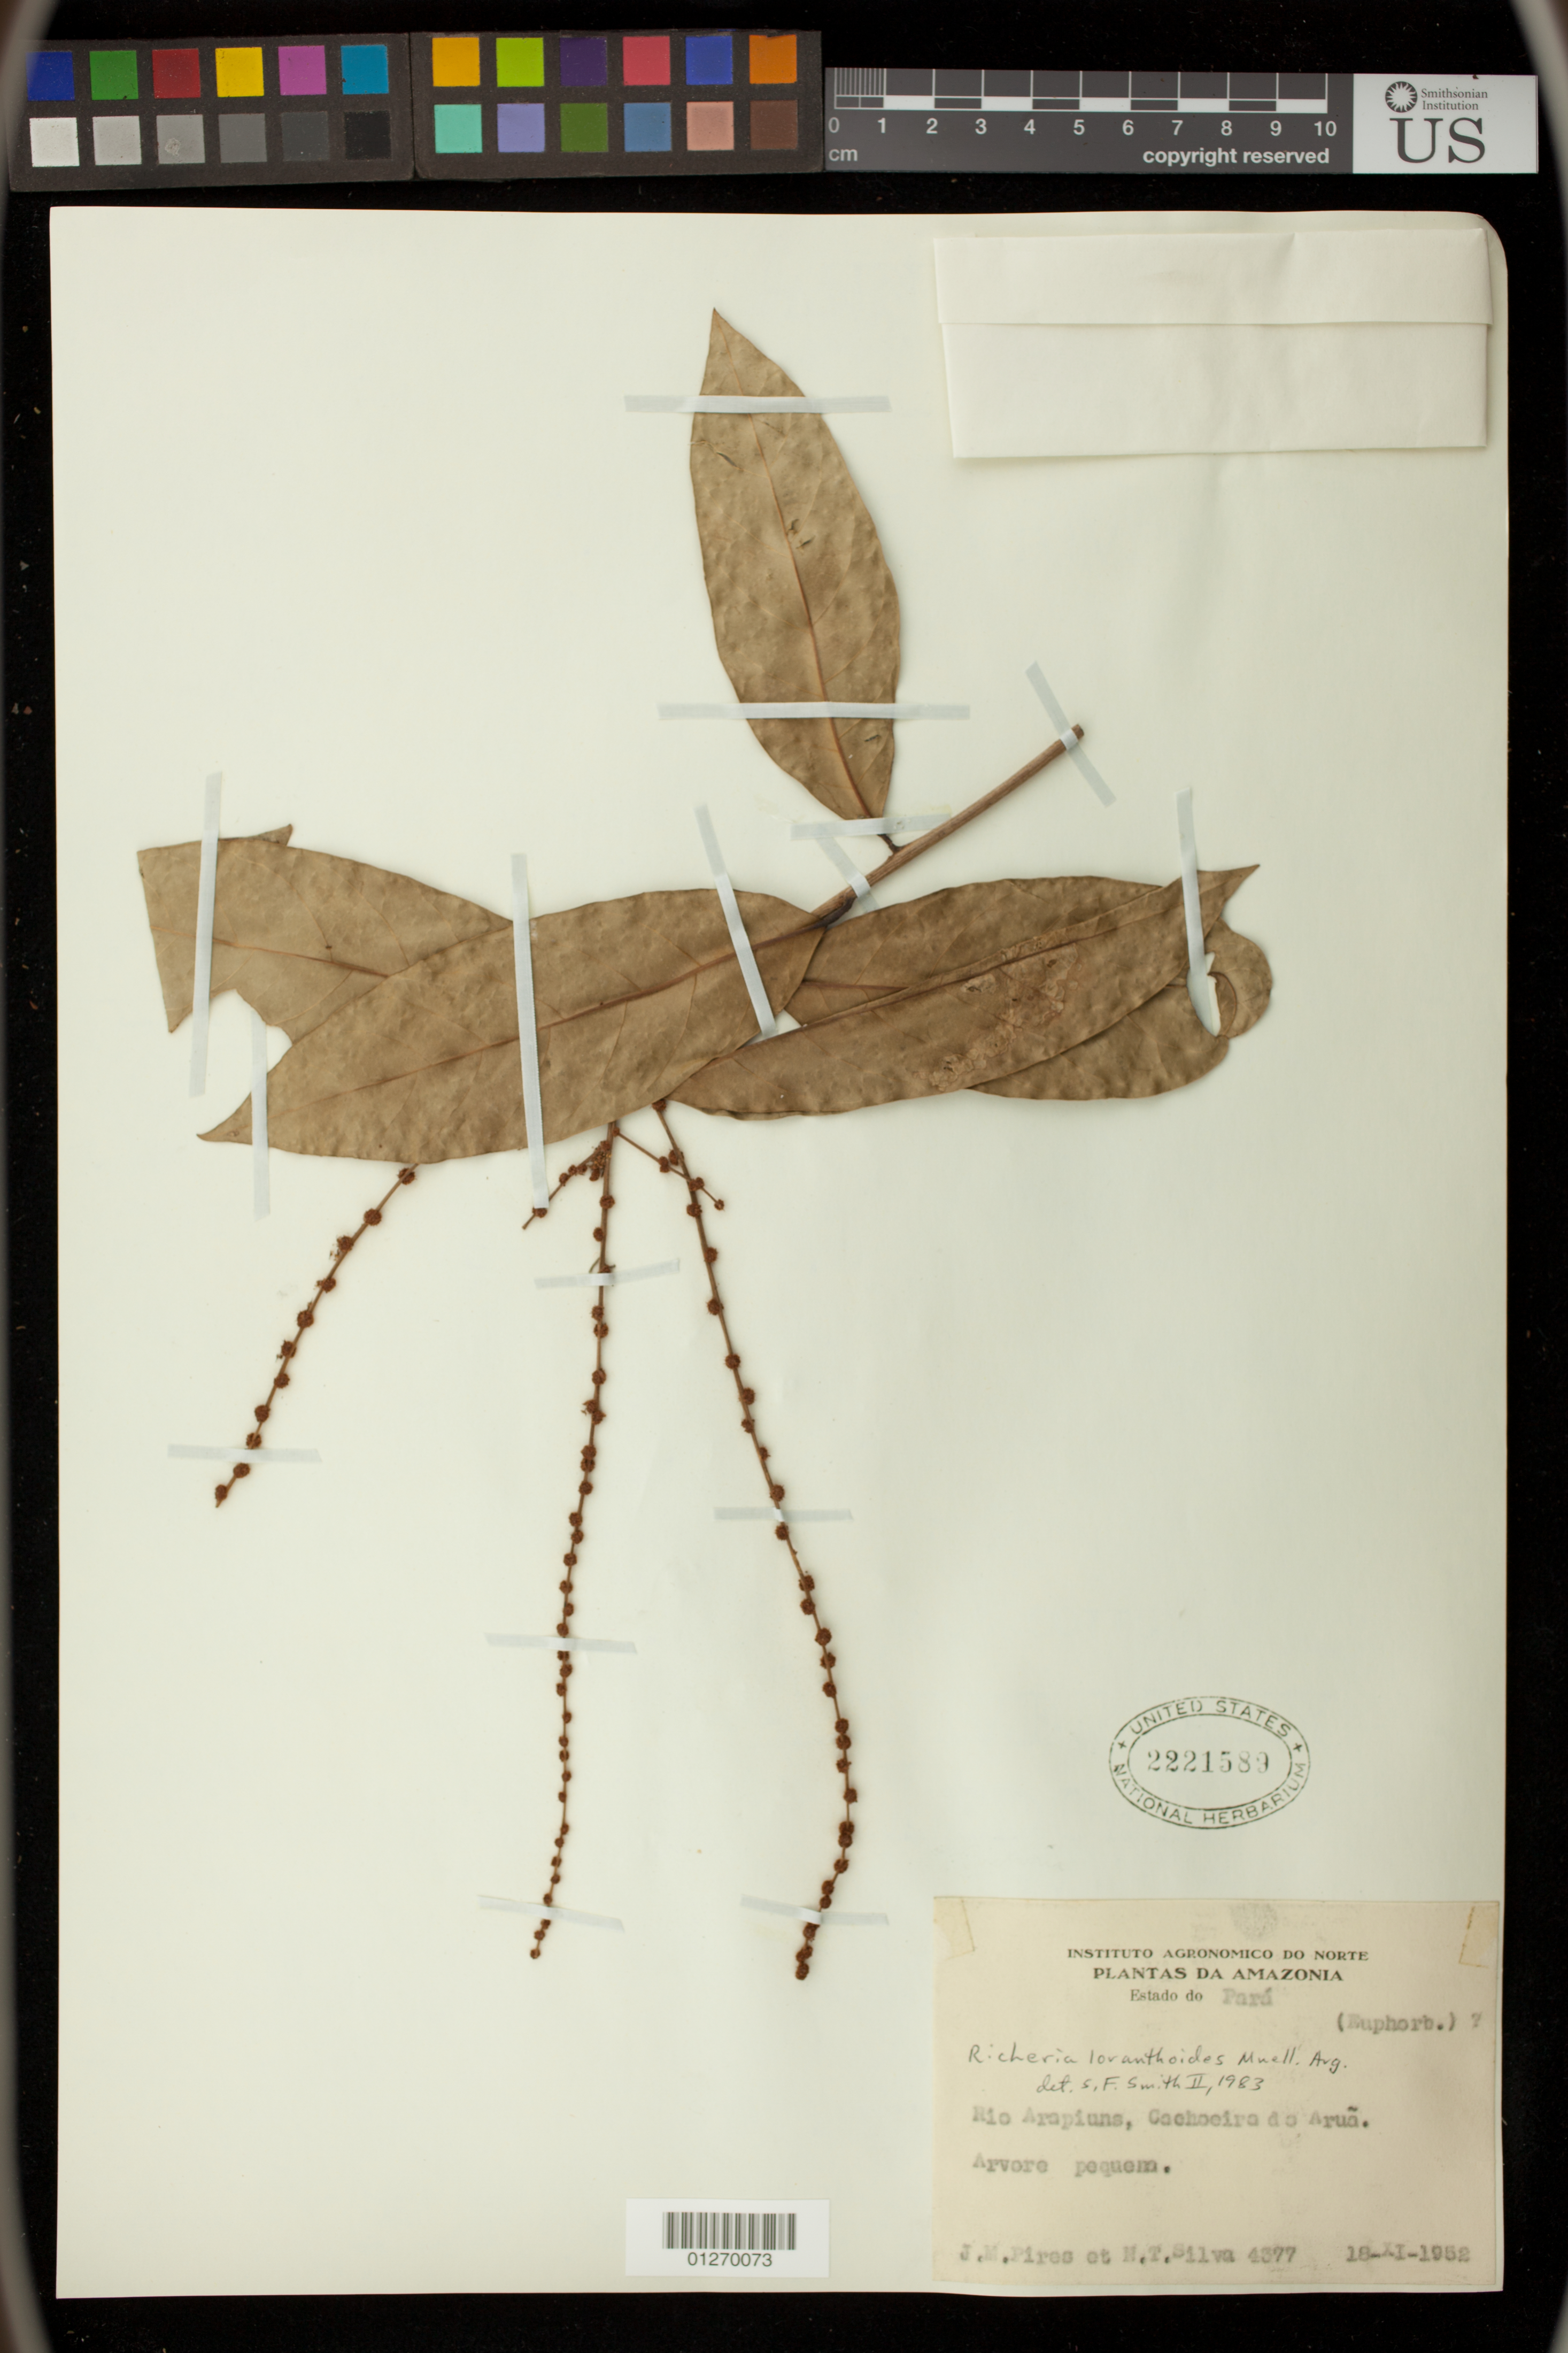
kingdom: Plantae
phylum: Tracheophyta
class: Magnoliopsida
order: Malpighiales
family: Picrodendraceae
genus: Podocalyx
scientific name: Podocalyx loranthoides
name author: Klotzsch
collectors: J. Piers & N. T. Silva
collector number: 4377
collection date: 1952-11-18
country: Brazil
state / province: Pará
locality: Rio Arapiuns, Cachoeira do Arua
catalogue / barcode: US 2221589